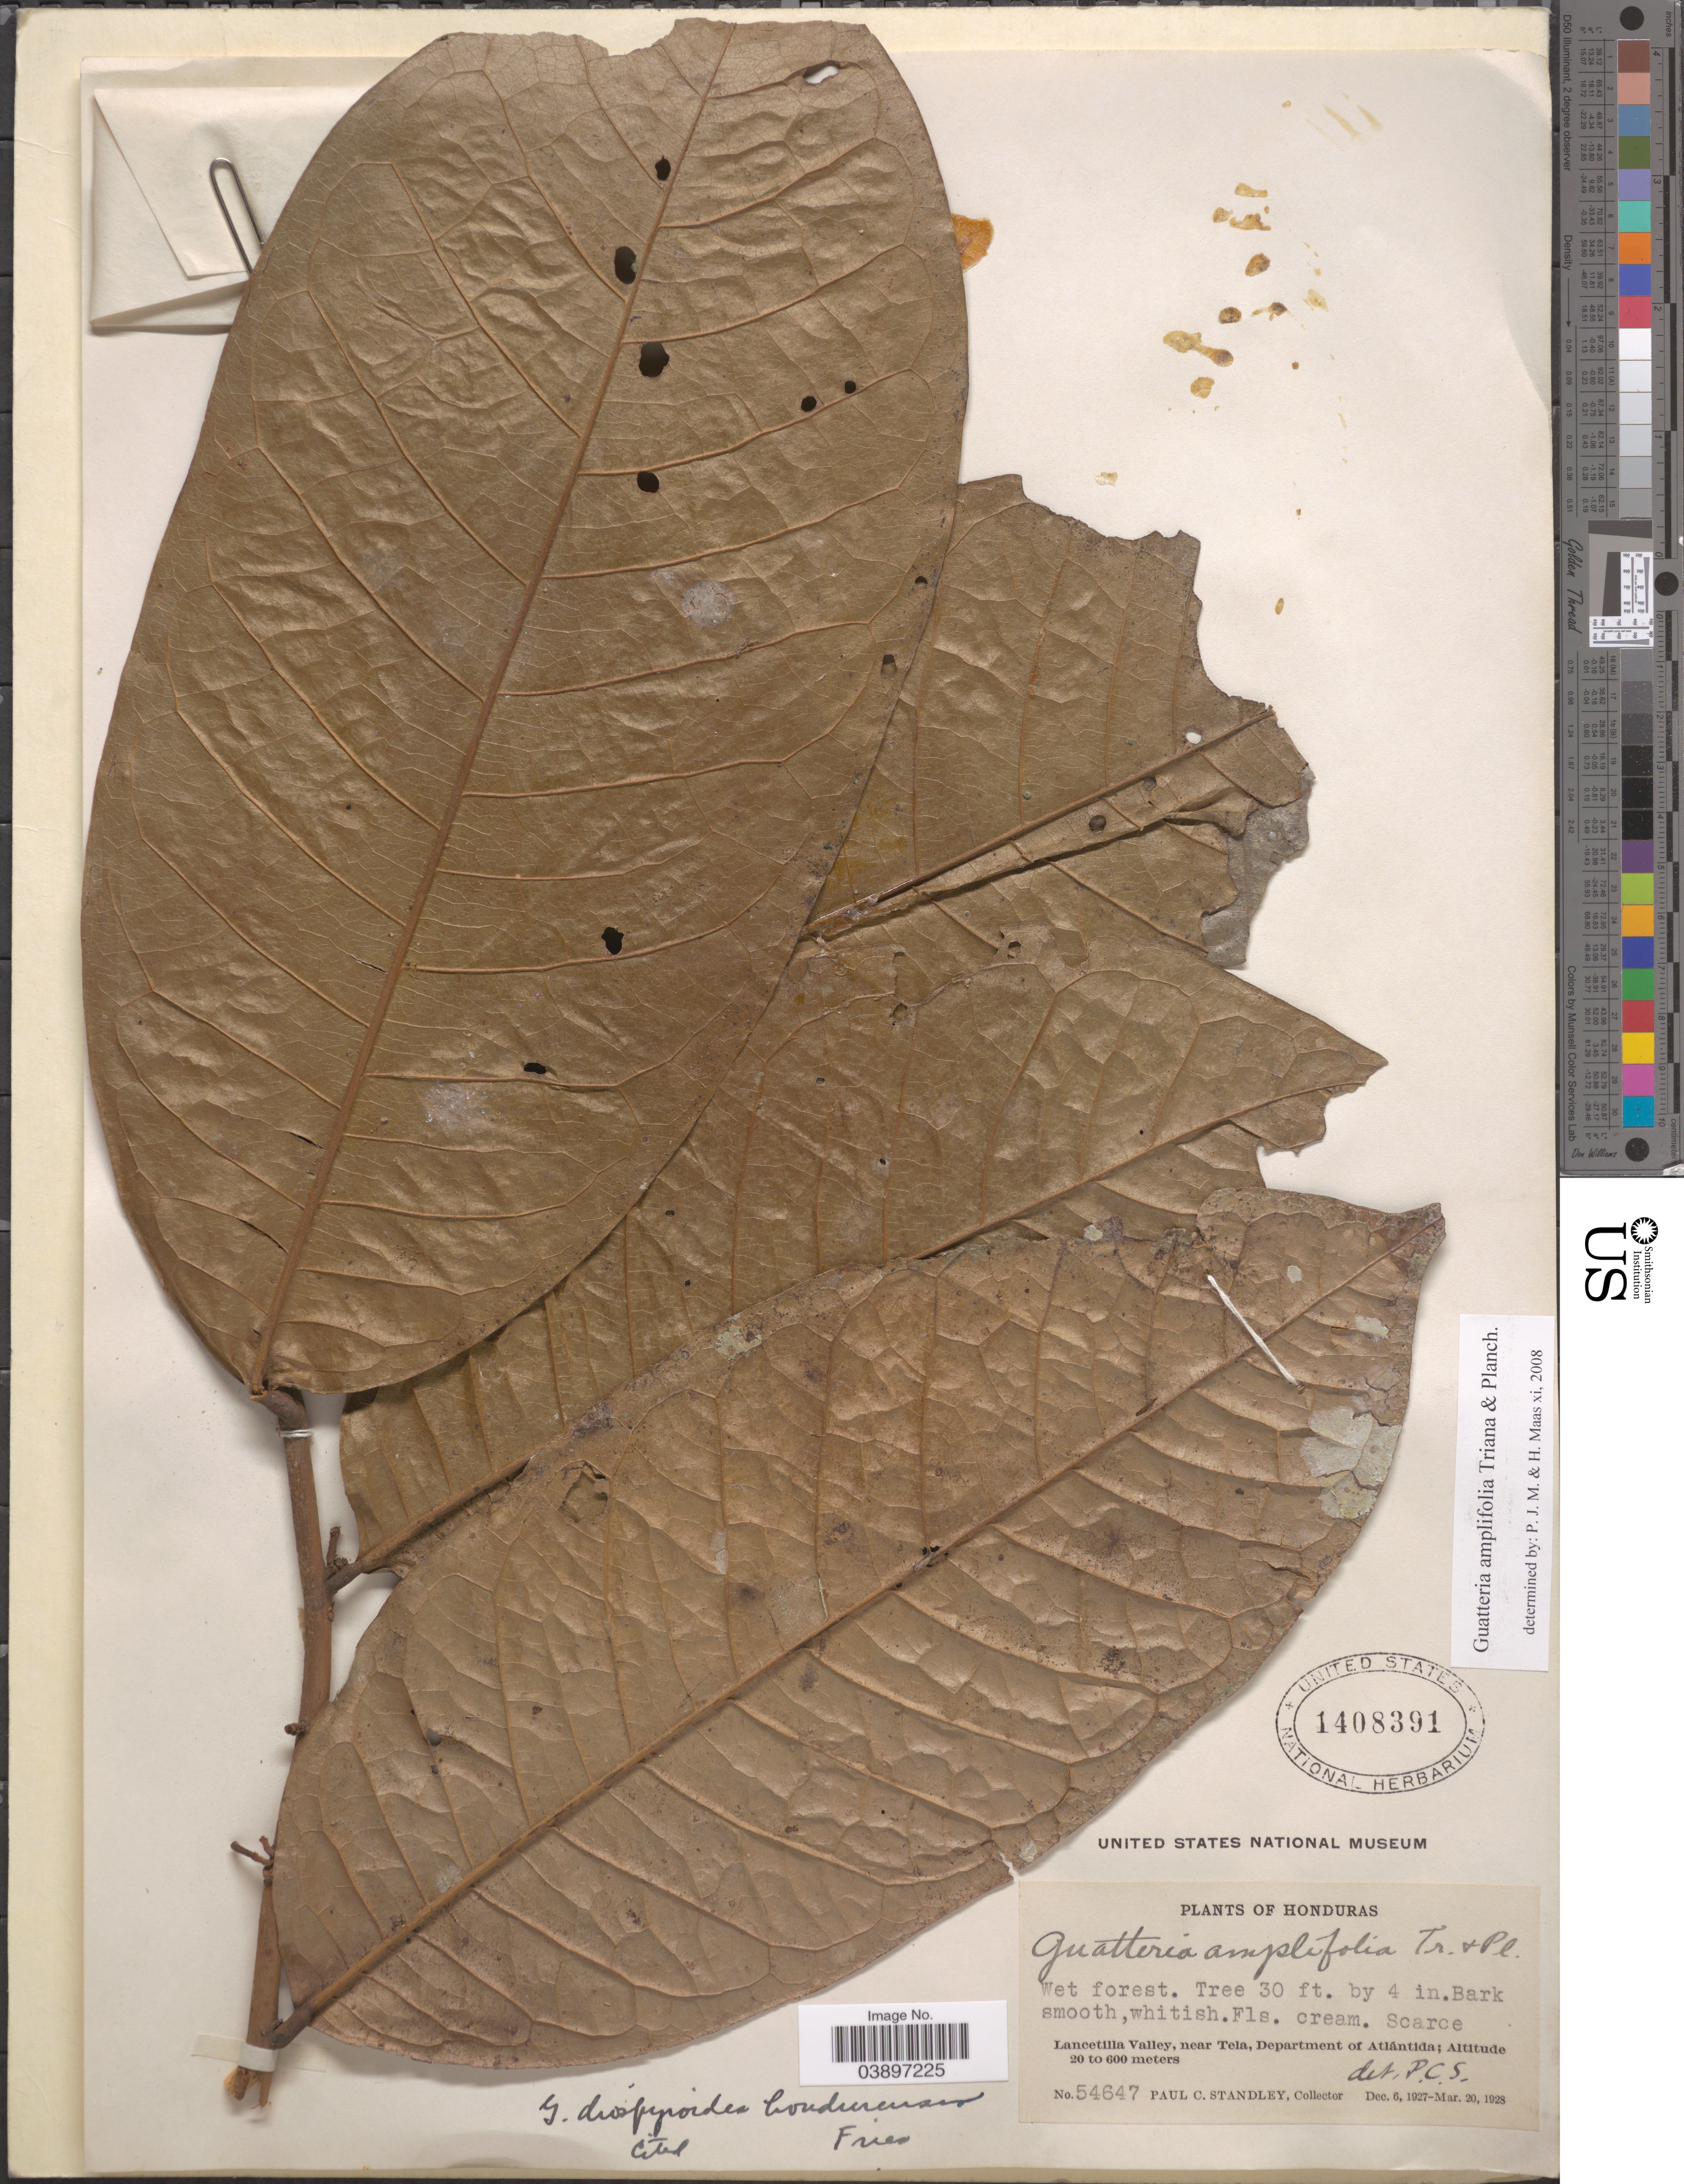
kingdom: Plantae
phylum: Tracheophyta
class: Magnoliopsida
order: Magnoliales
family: Annonaceae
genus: Guatteria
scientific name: Guatteria amplifolia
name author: Triana & Planch.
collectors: P. C. Standley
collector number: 54647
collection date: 1927-12-06/1928-03-20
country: Honduras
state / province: Atlantida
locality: Lancetilla Valley, near Tela, Department of Atlántida.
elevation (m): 20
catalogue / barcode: US 1408391